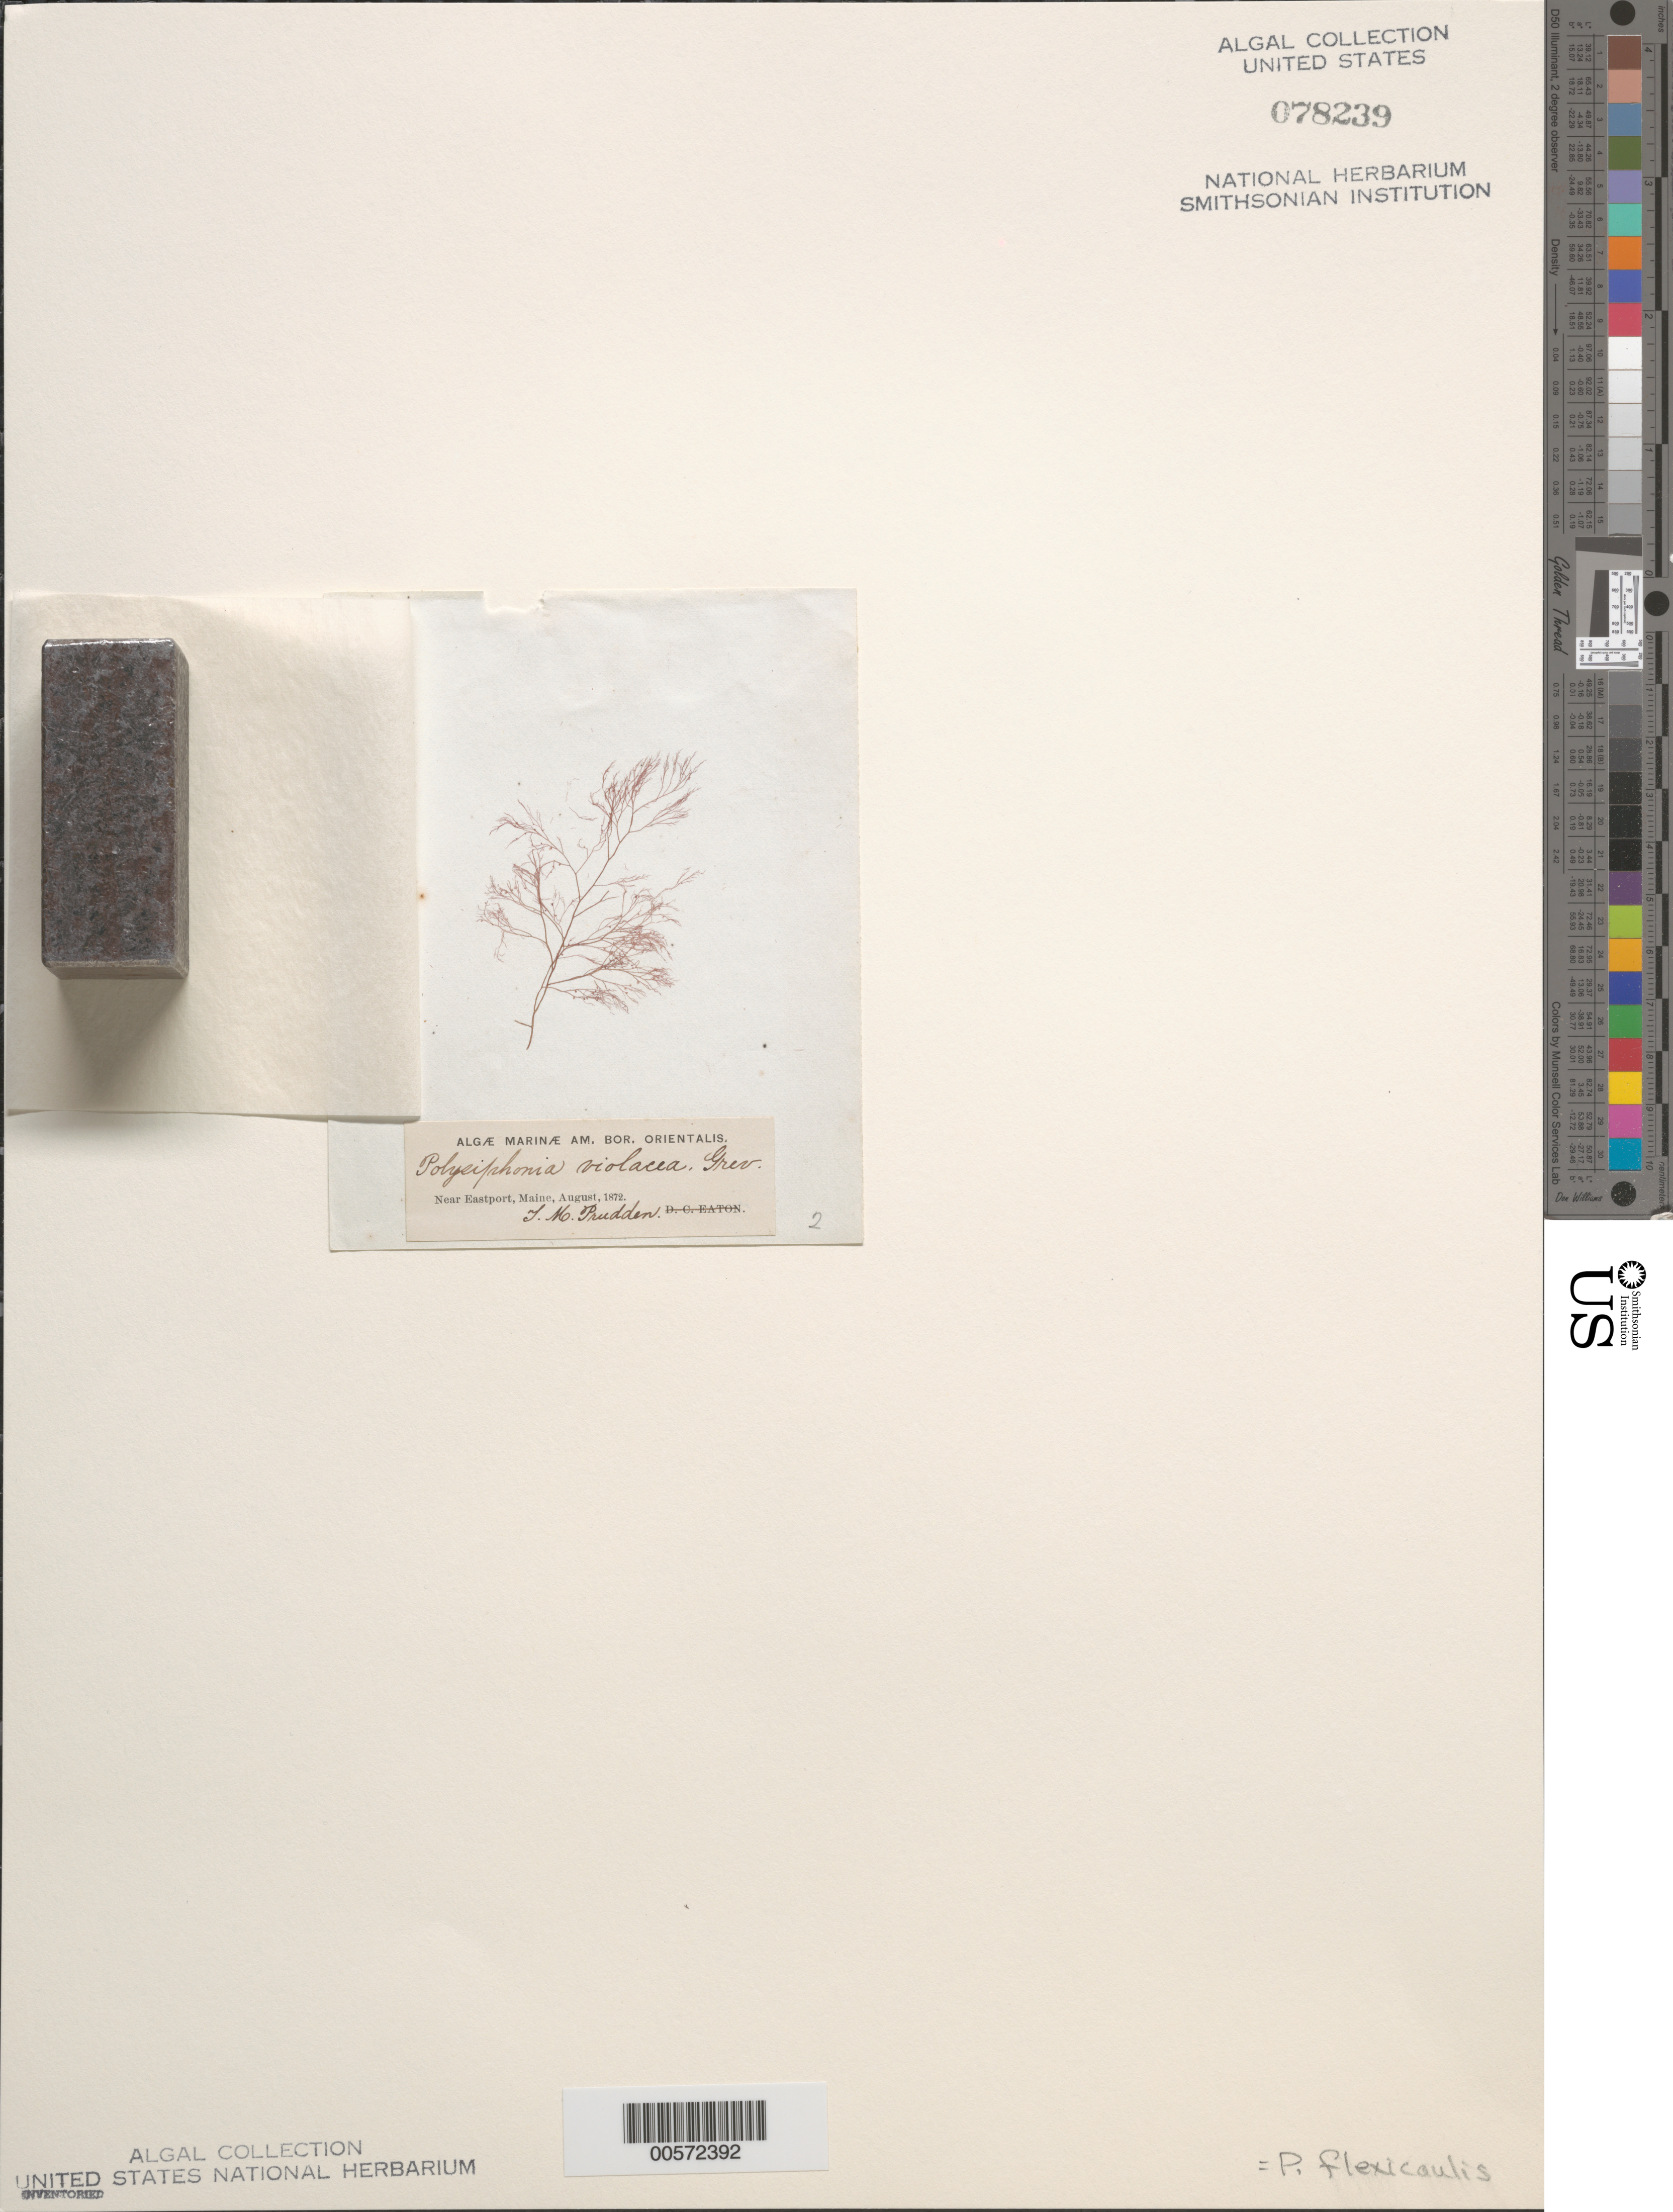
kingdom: Plantae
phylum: Rhodophyta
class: Florideophyceae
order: Ceramiales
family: Rhodomelaceae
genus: Leptosiphonia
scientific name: Leptosiphonia flexicaulis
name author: (Harv.) Savoie & G.W. Saunders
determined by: Algae name updating Project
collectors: T. Prudden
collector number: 2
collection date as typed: Aug 1872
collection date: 1872-08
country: United States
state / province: Maine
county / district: Washington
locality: Near Eastport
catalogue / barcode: US 78239